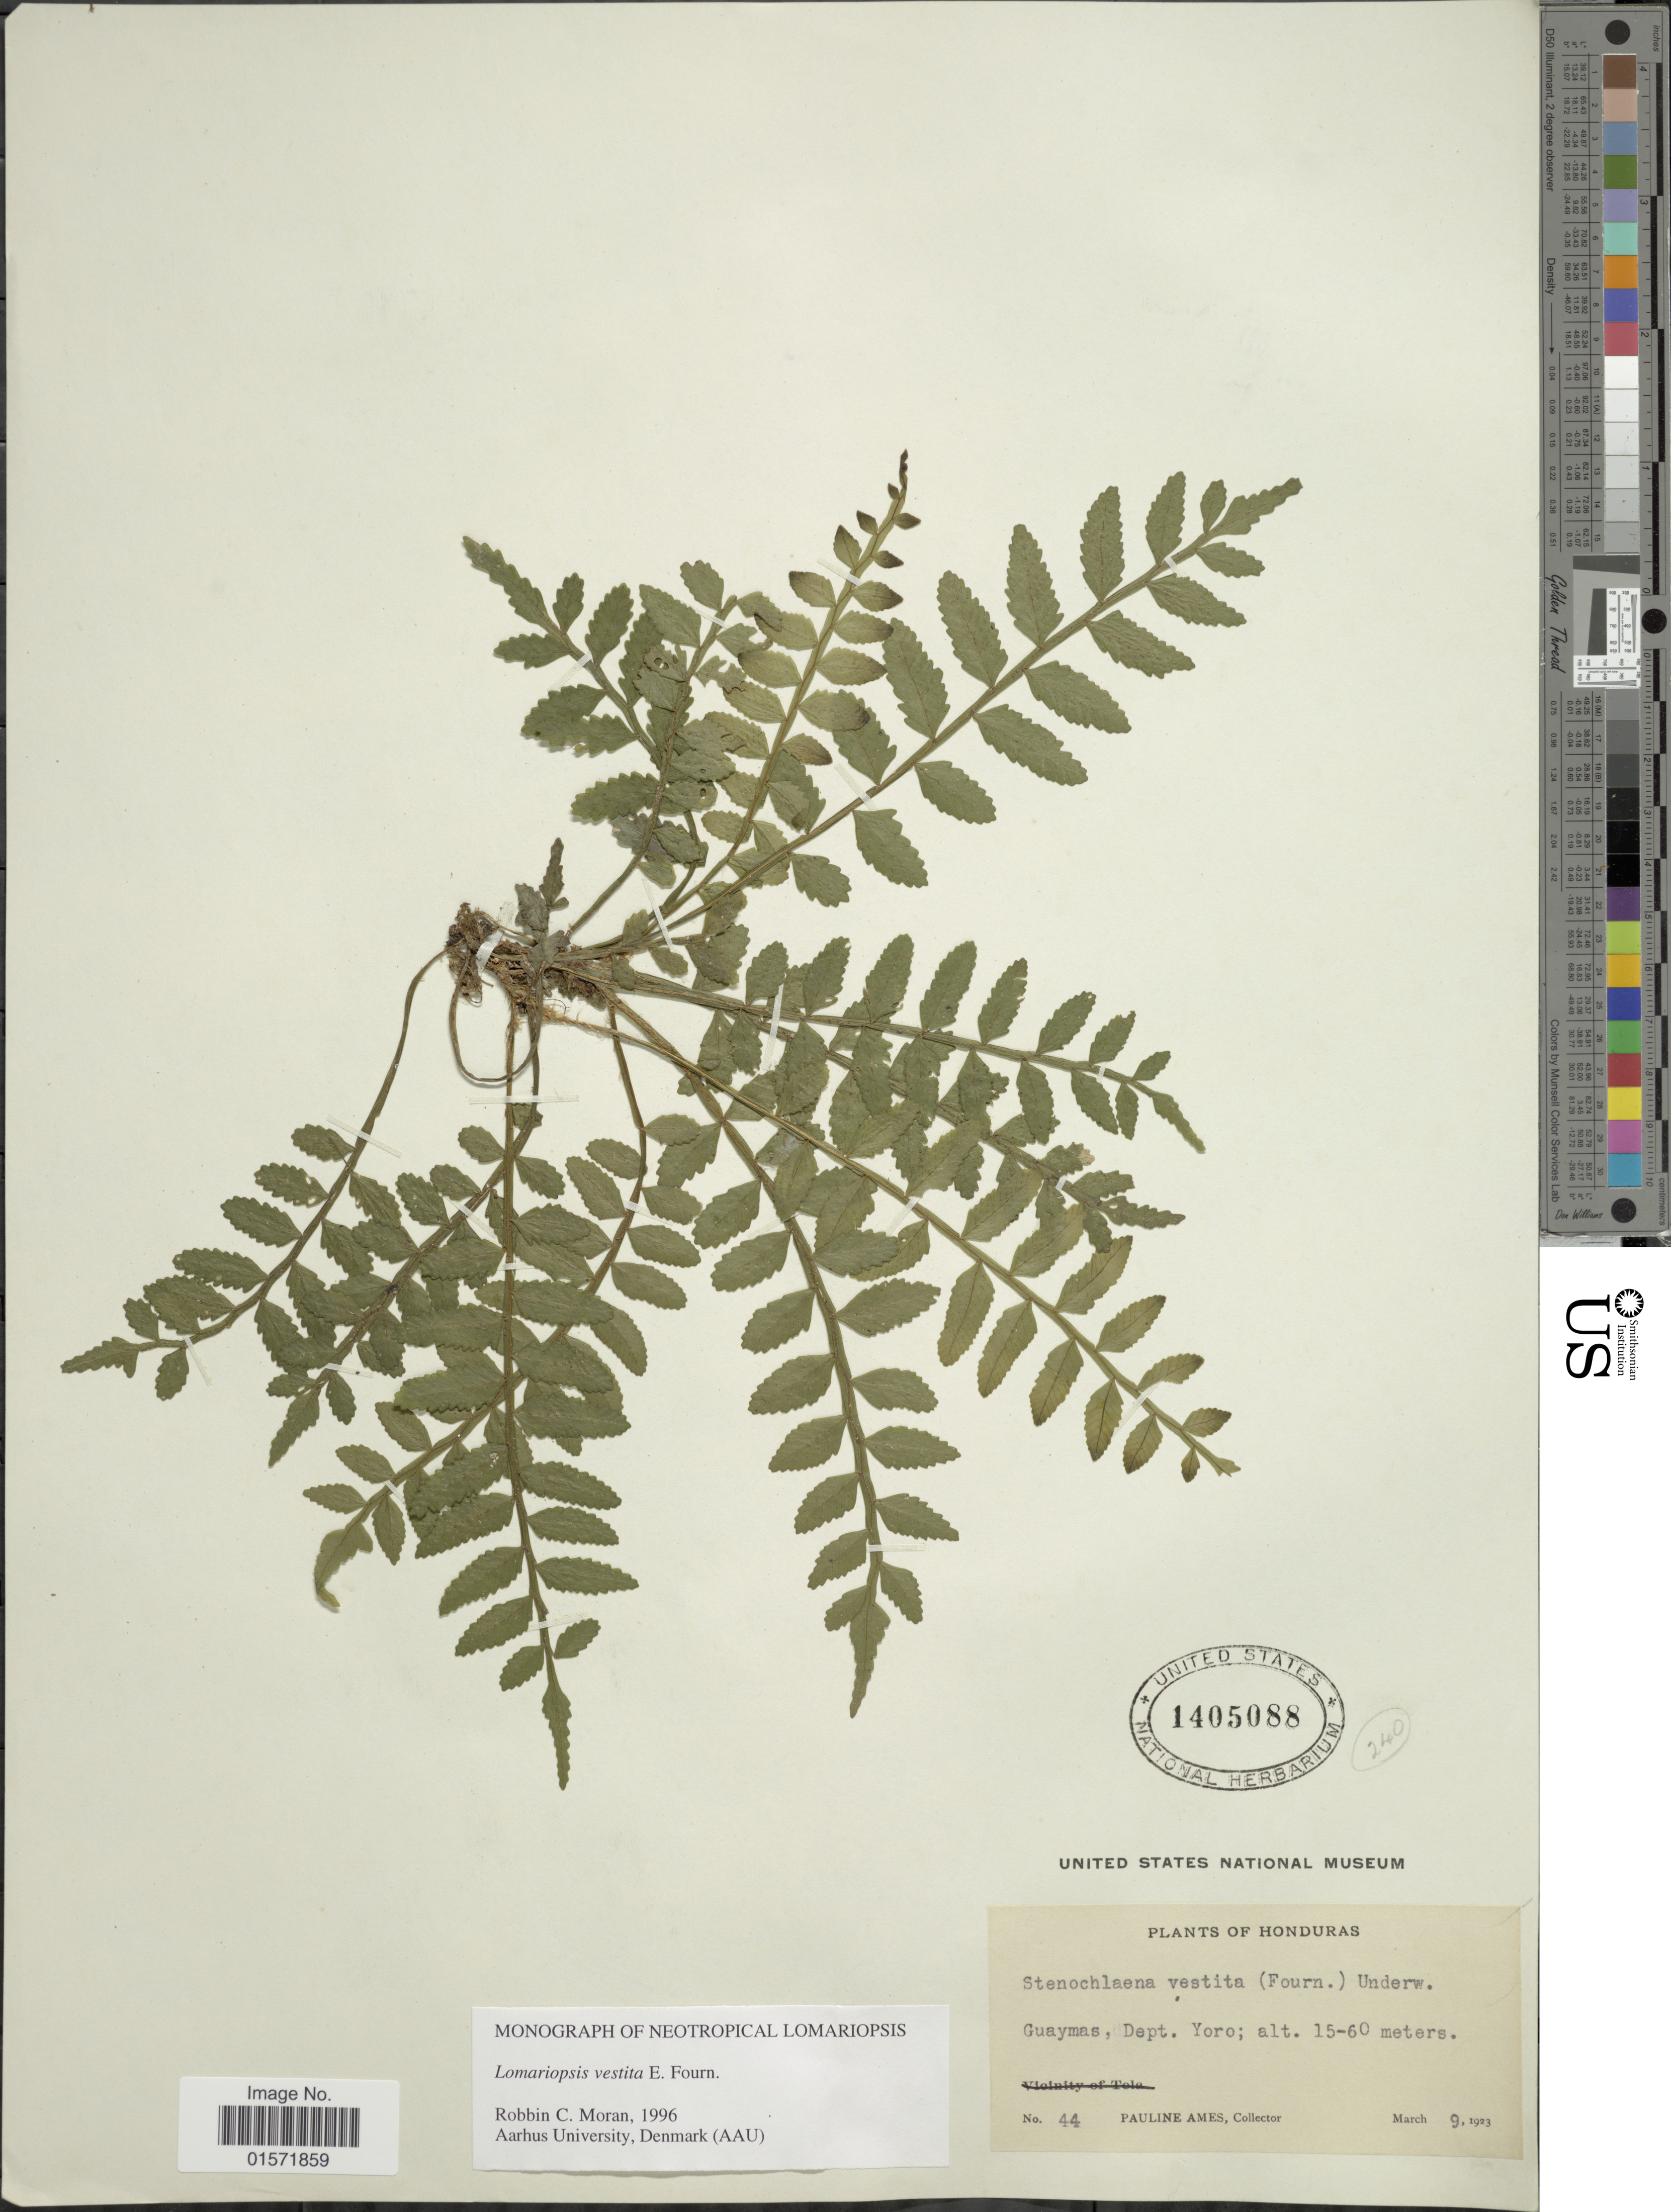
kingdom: Plantae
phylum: Tracheophyta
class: Polypodiopsida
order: Polypodiales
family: Lomariopsidaceae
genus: Lomariopsis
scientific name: Lomariopsis vestita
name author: E. Fourn.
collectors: P. Ames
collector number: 44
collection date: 1923-03-09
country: Honduras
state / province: Yoro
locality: Guaymas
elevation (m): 15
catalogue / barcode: US 1405088